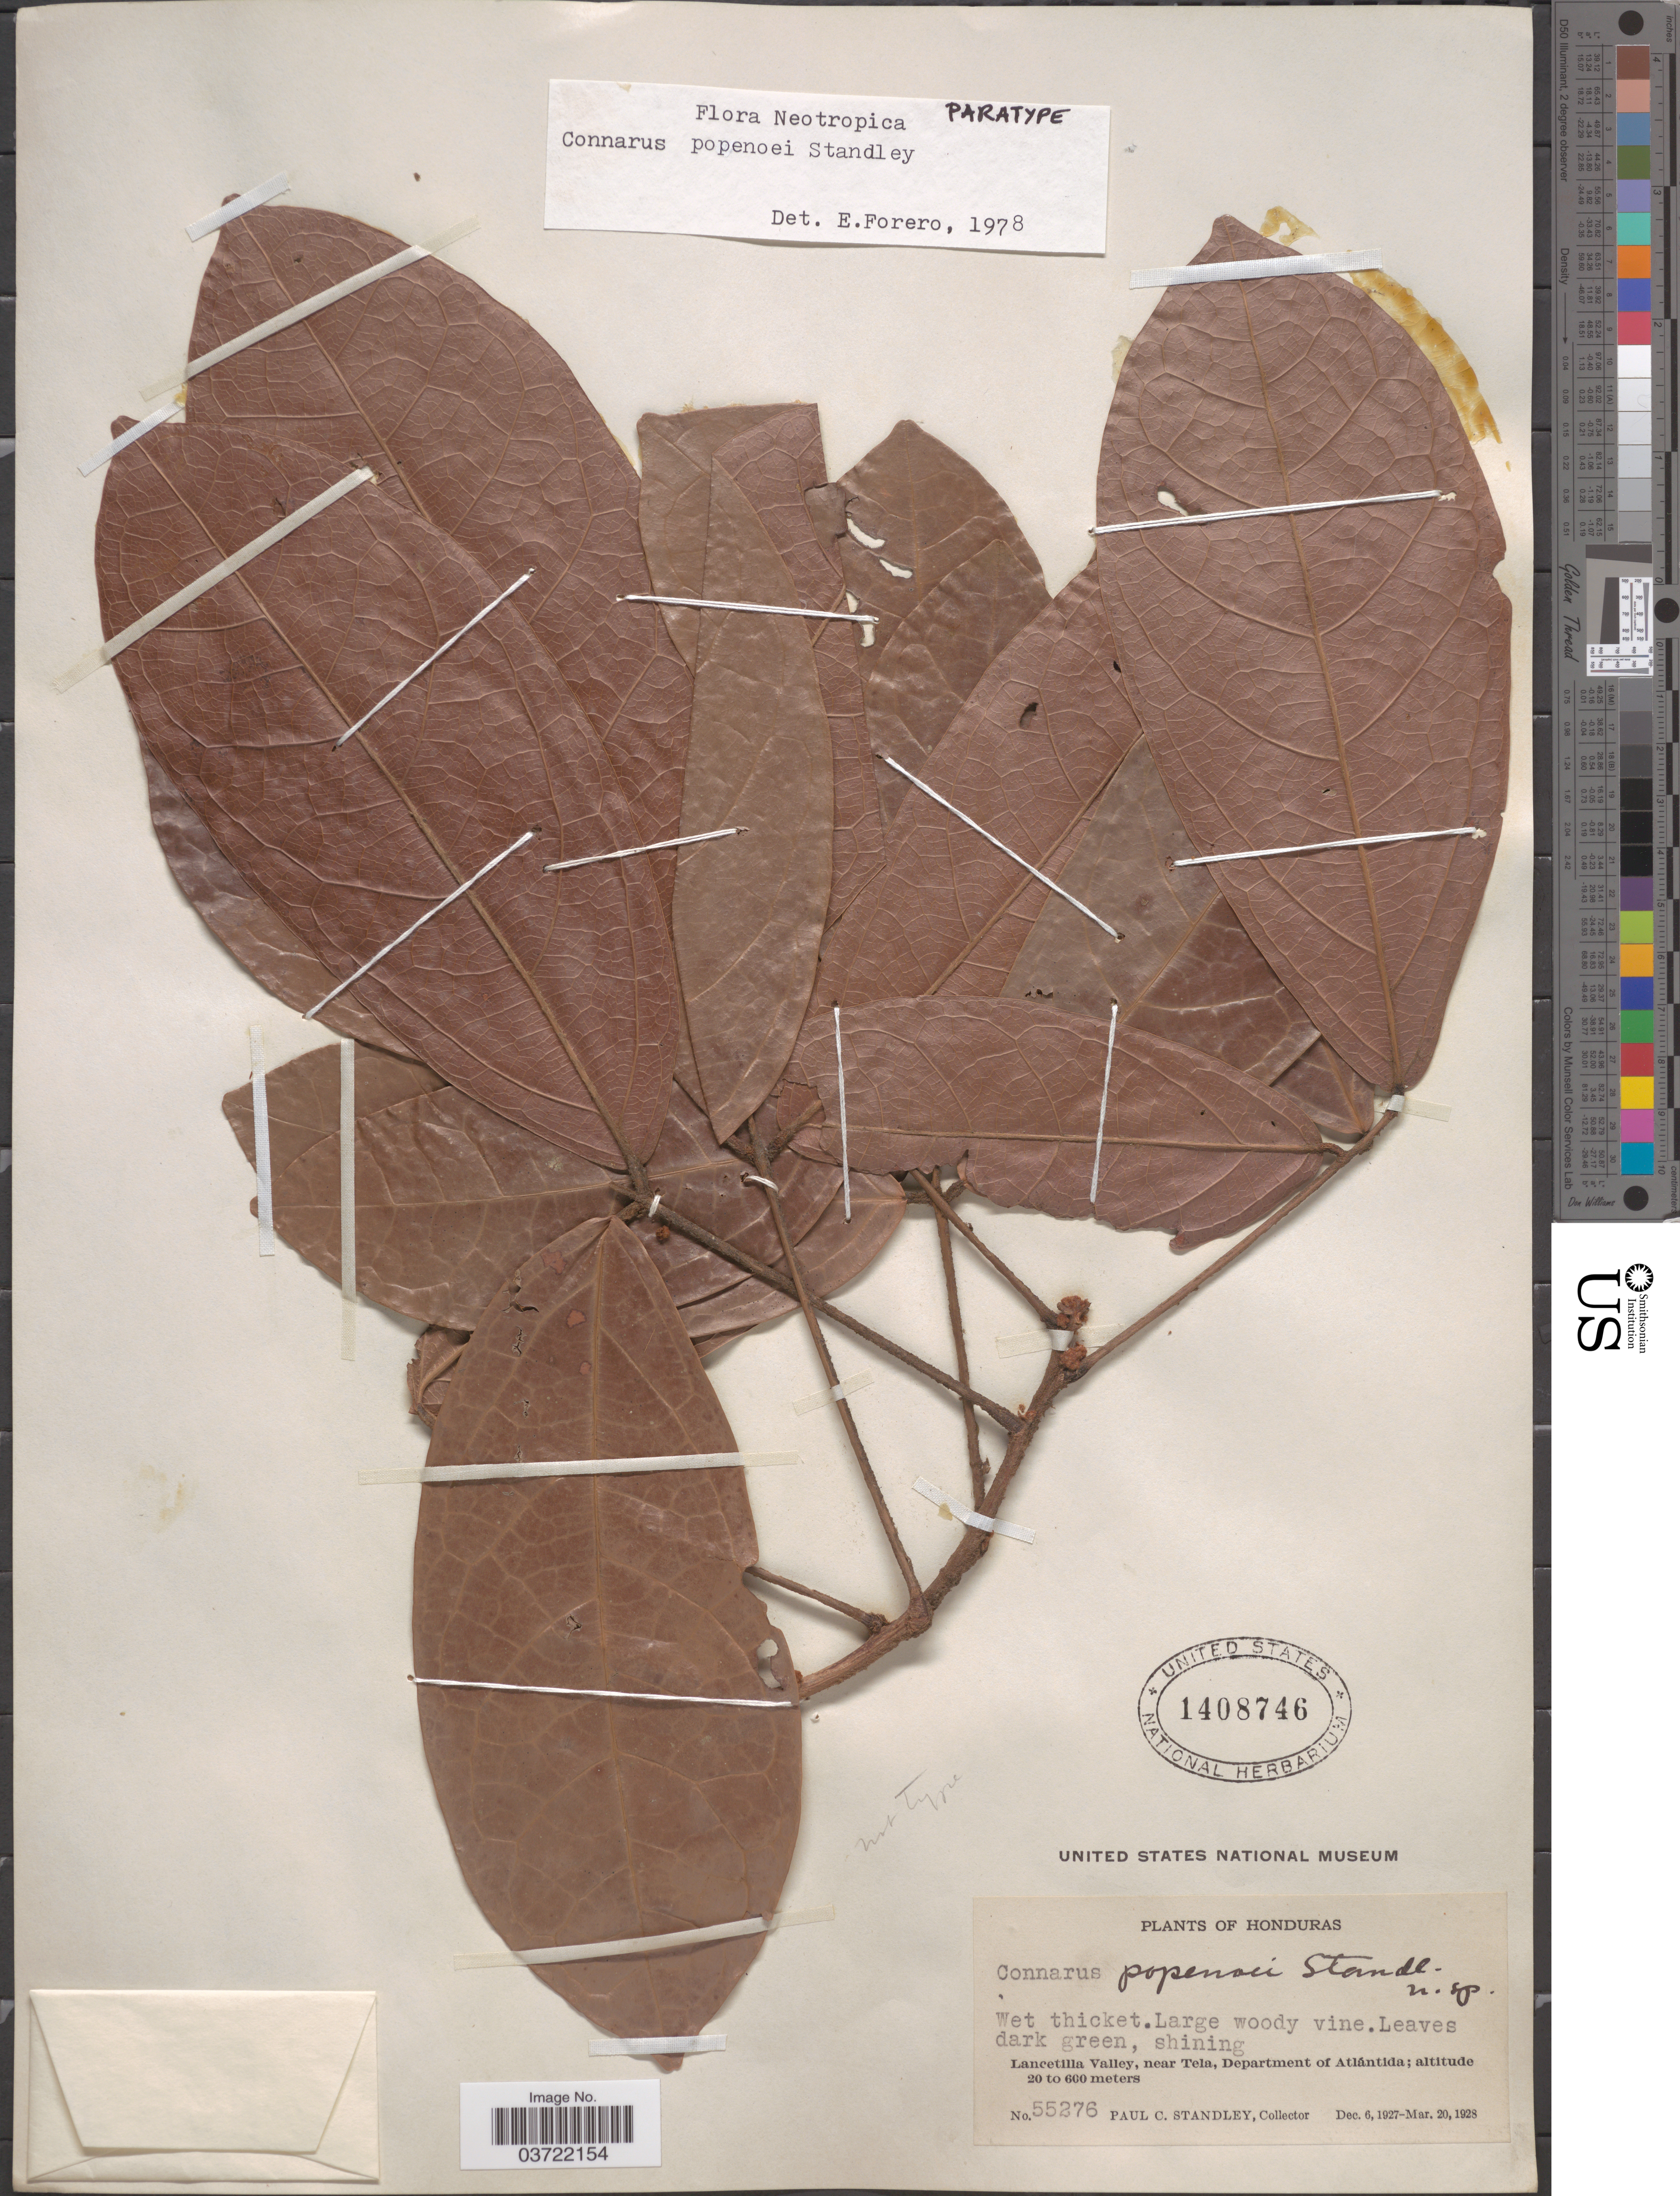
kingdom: Plantae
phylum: Tracheophyta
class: Magnoliopsida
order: Oxalidales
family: Connaraceae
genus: Connarus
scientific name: Connarus popenoei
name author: Standl.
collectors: P. C. Standley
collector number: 55276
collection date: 1927-12-06/1928-03-20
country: Honduras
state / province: Atlantida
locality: Lancetilla Valley, near Tela, Department of Atlántida.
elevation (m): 20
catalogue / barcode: US 1408746